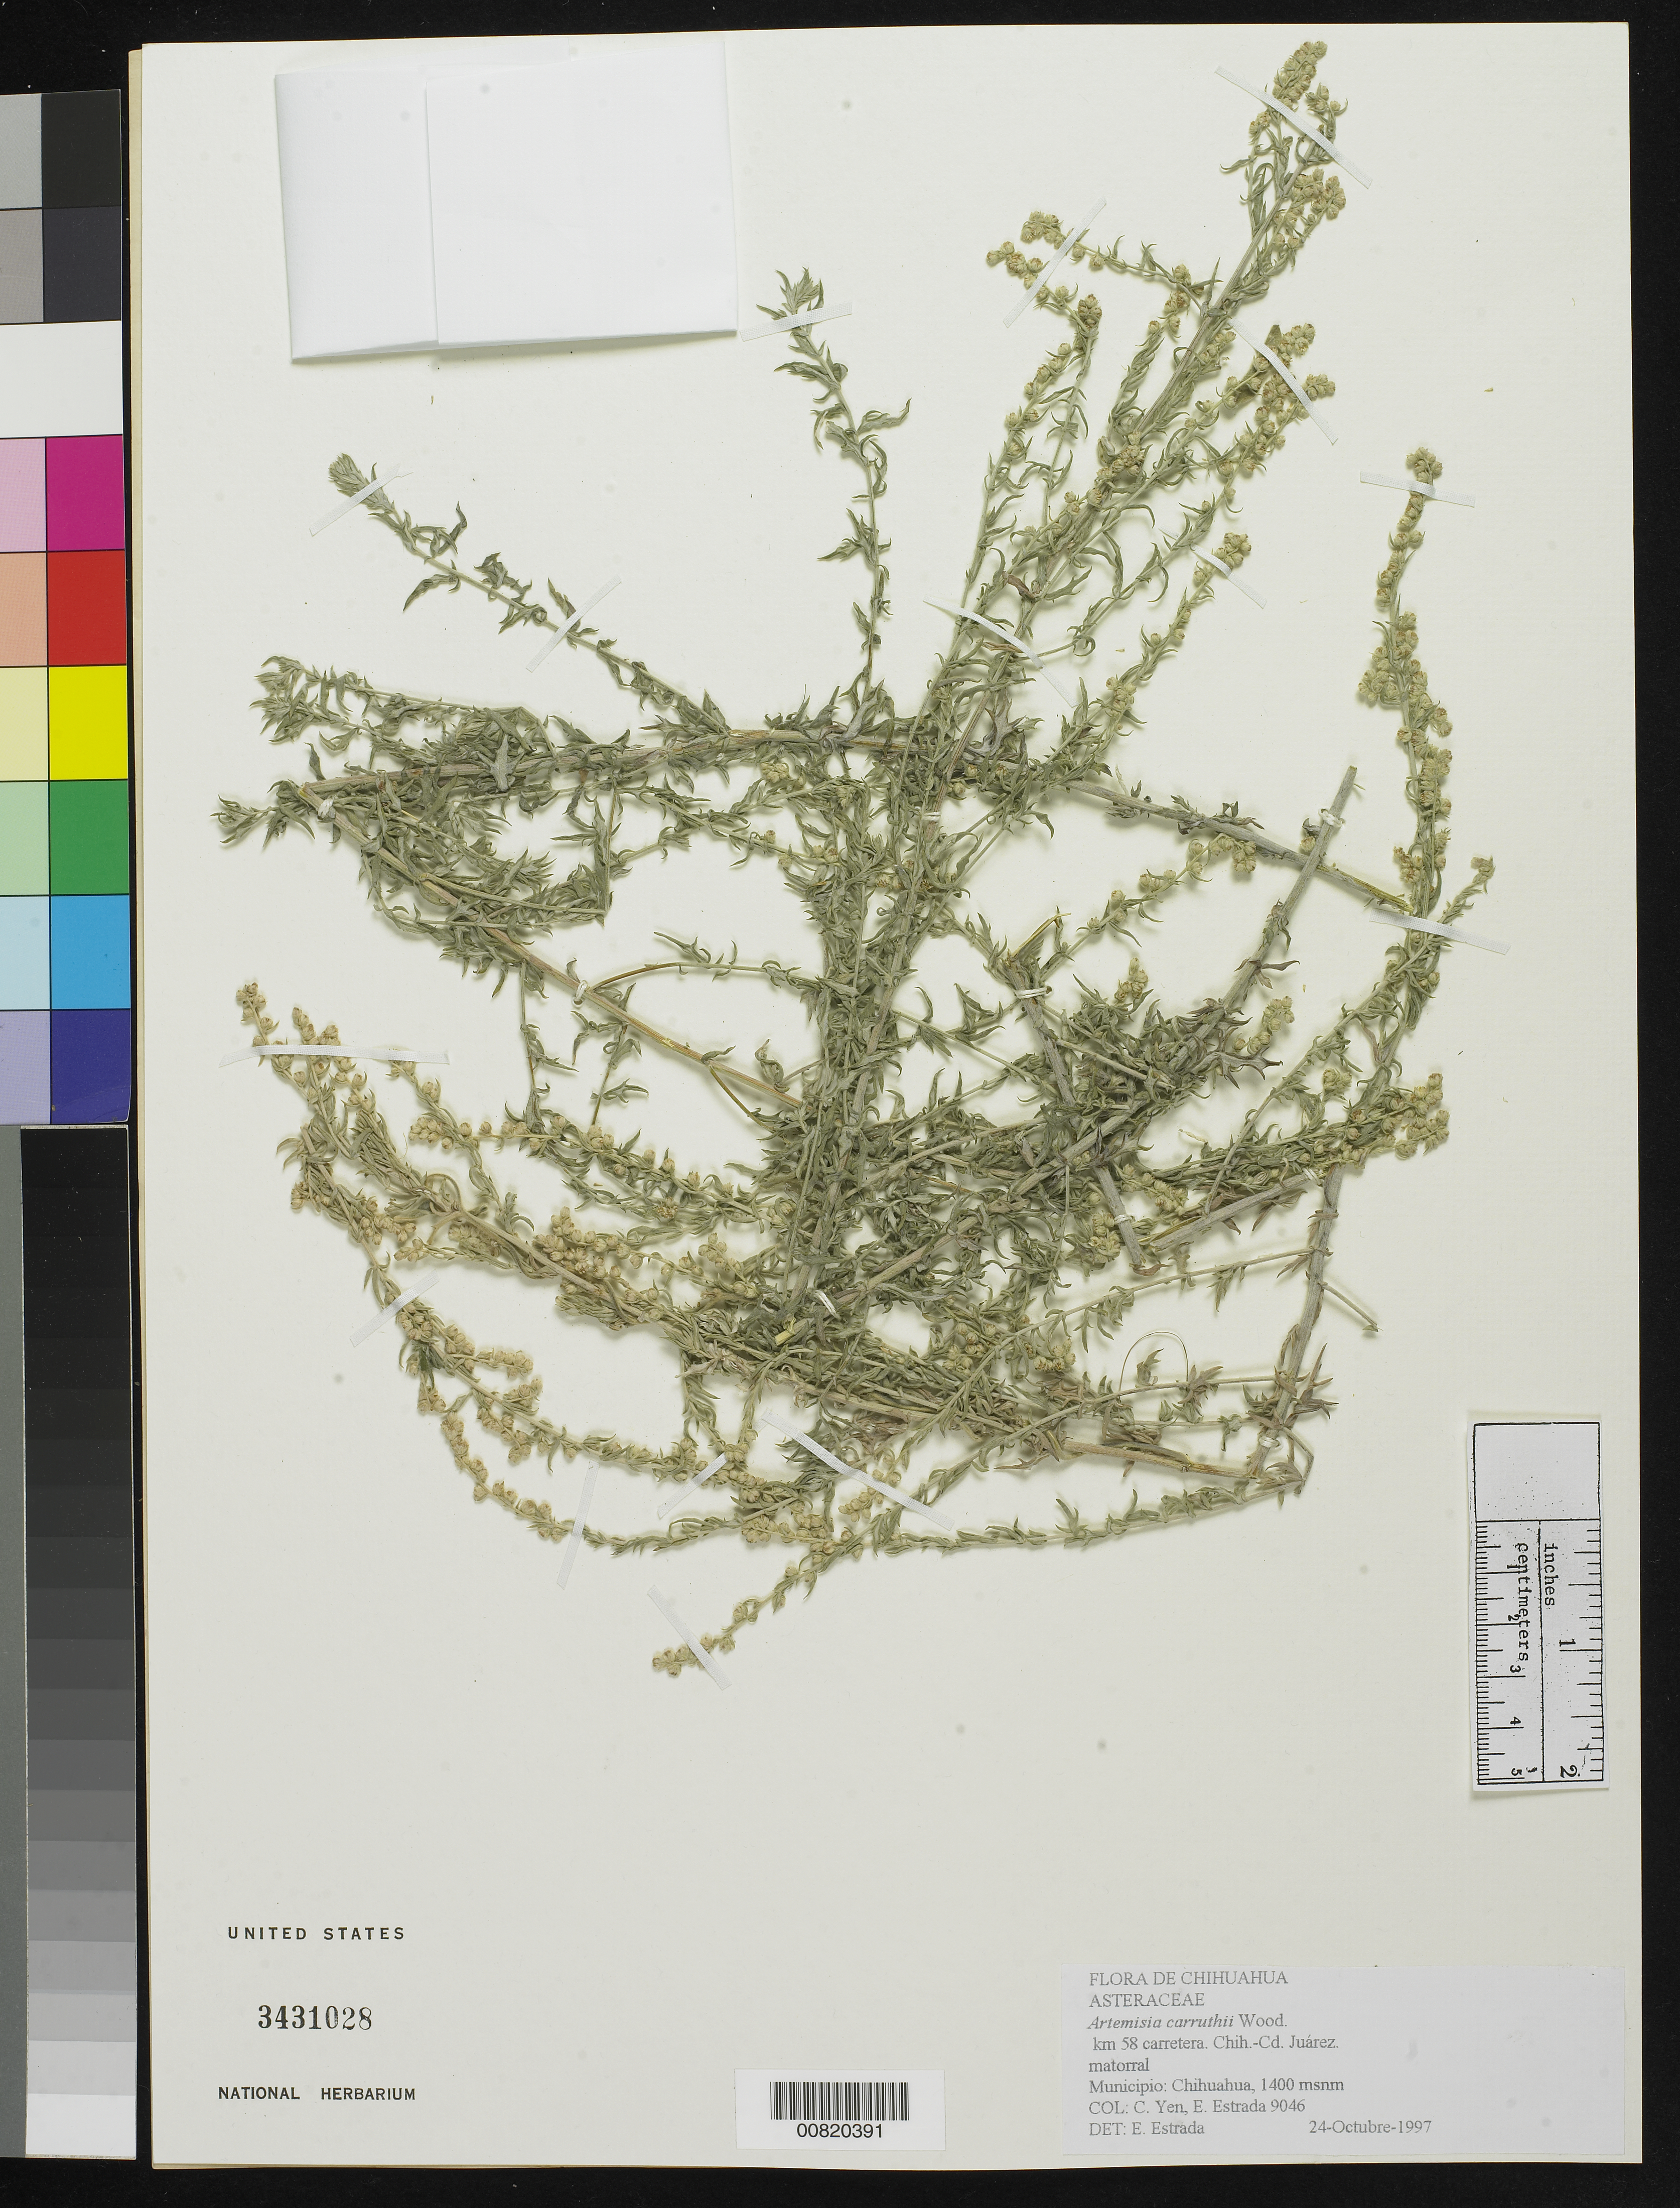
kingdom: Plantae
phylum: Tracheophyta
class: Magnoliopsida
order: Asterales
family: Asteraceae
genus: Artemisia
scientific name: Artemisia carruthii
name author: Alph. Wood ex Carruth.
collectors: Y. C. Yang & E. Estrada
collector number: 9046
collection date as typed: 24 Oct 1997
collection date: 1997-10-24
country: Mexico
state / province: Chihuahua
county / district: Chihuahua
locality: km 58 carretera Chihuahua - Cd. Juárez.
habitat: Matorral.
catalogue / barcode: US 3431028